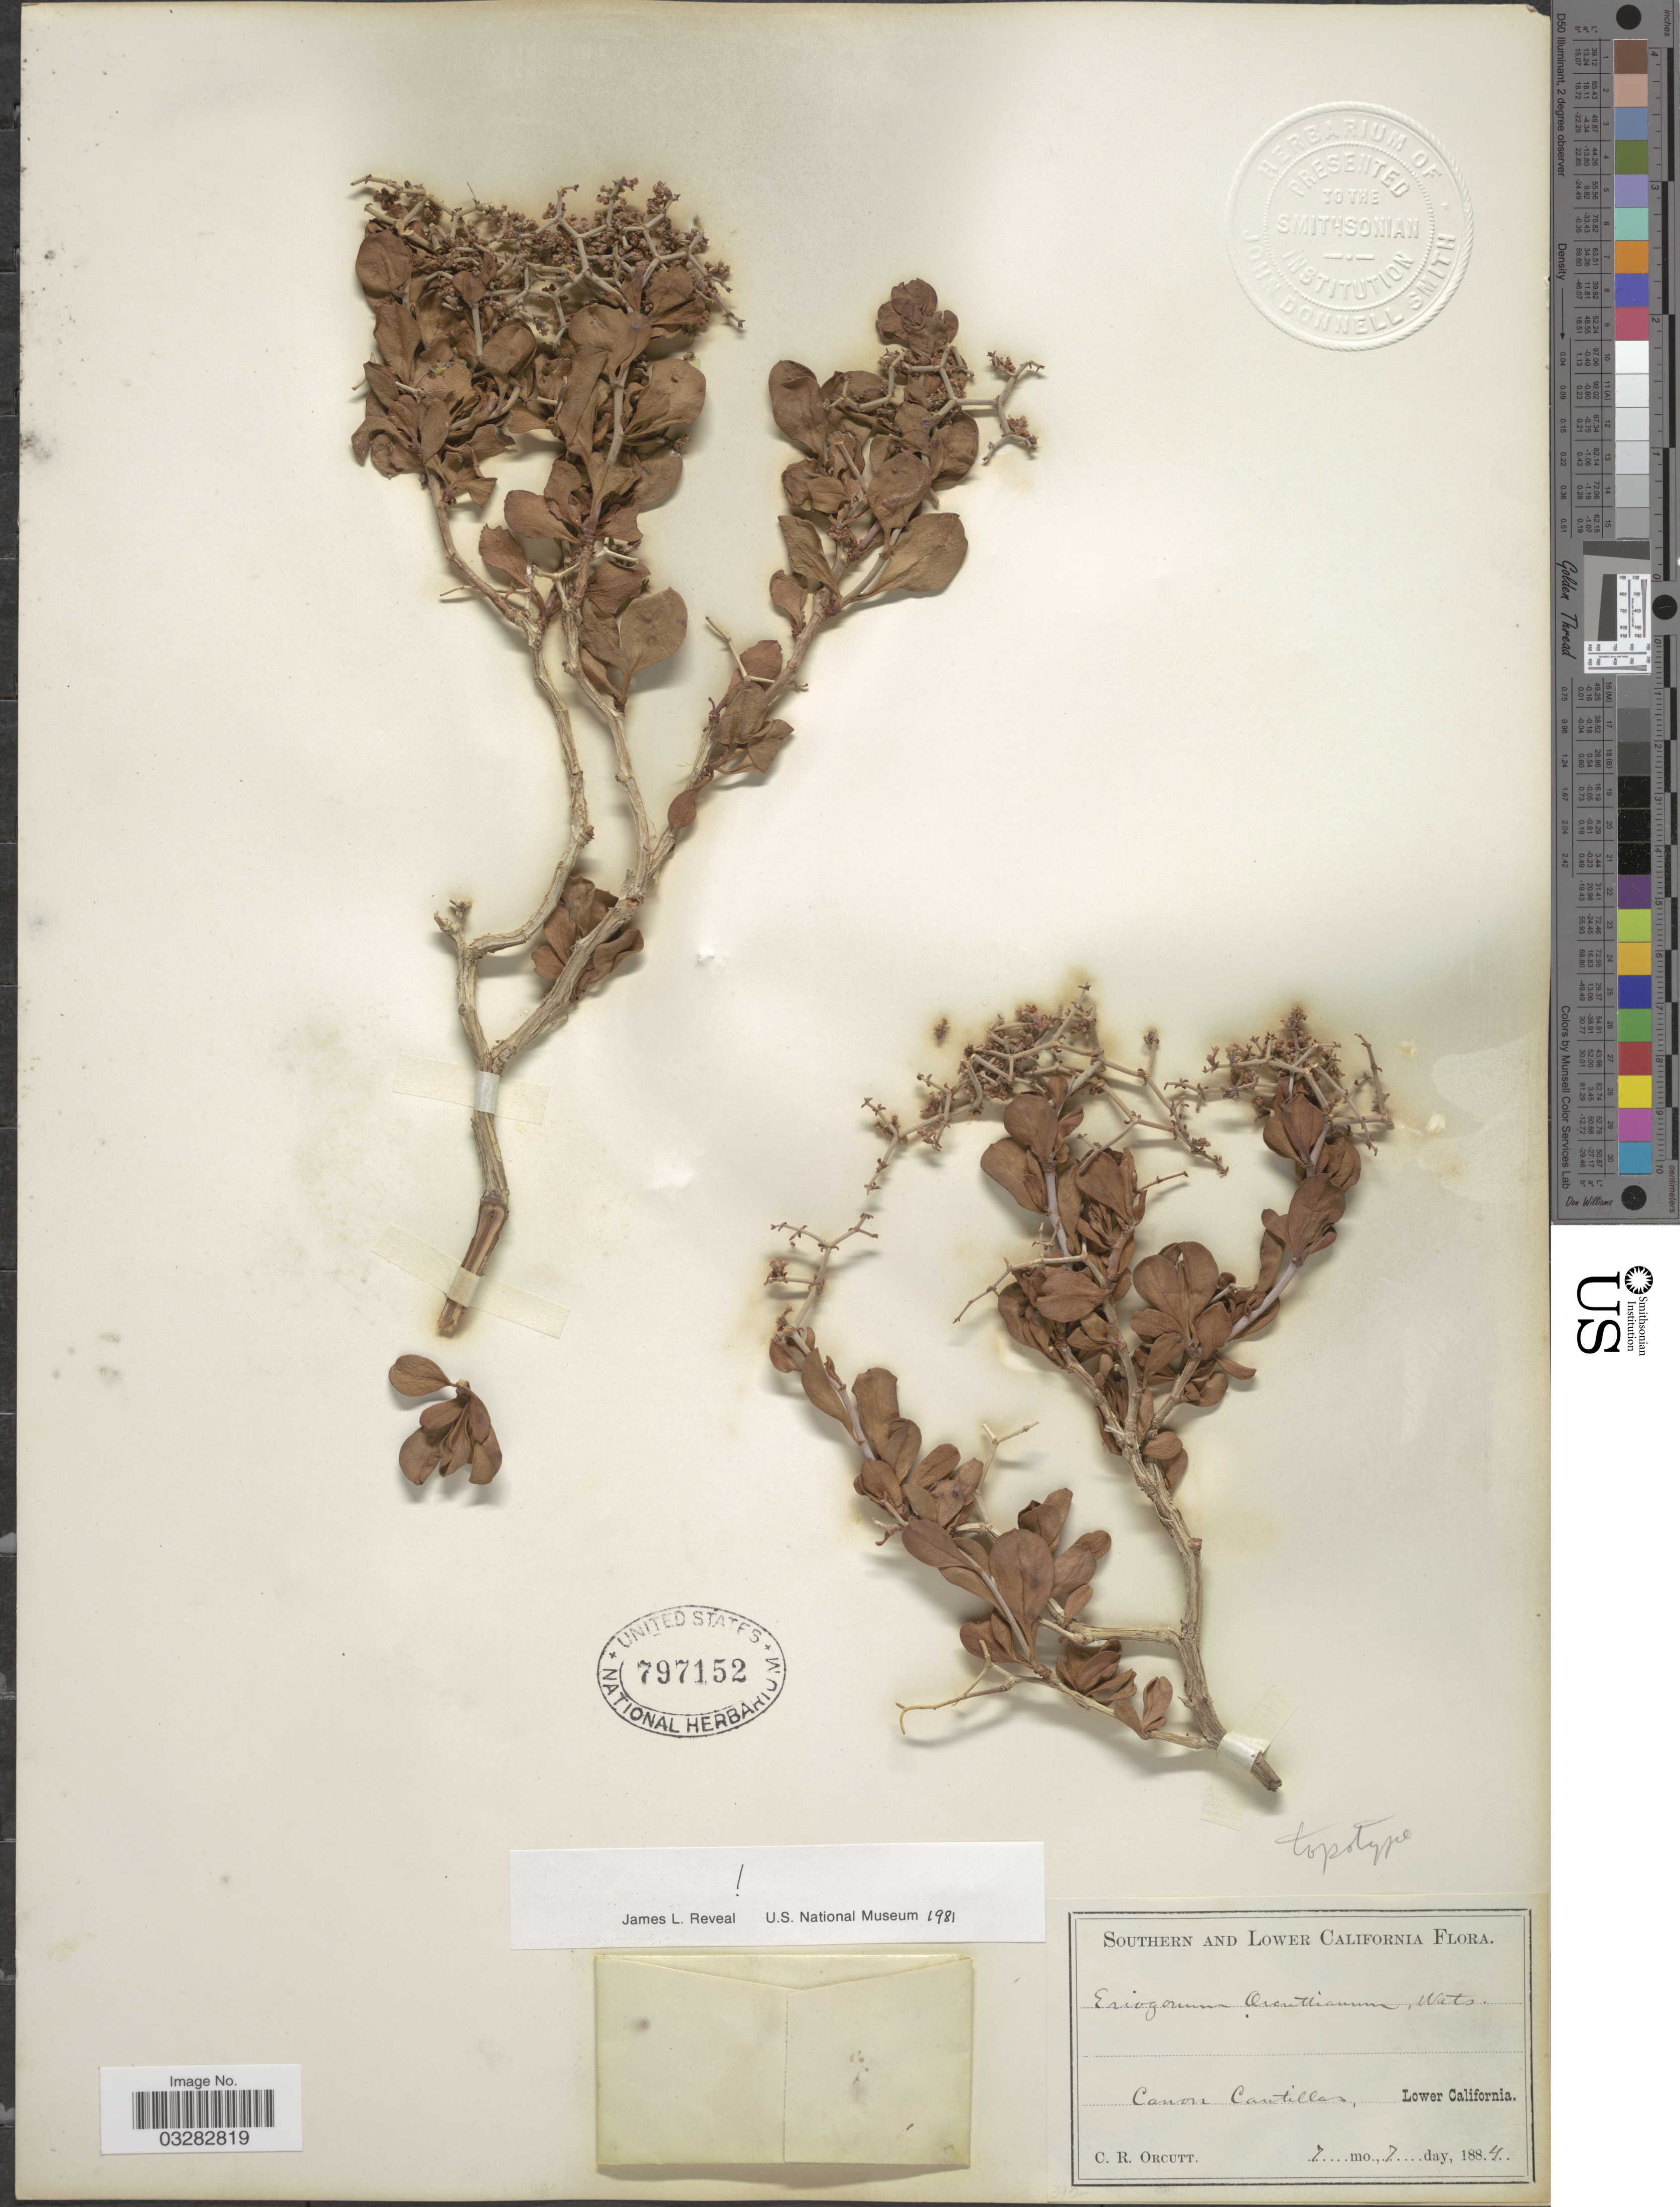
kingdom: Plantae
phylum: Tracheophyta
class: Magnoliopsida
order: Caryophyllales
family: Polygonaceae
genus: Eriogonum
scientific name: Eriogonum orcuttianum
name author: S. Watson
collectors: C. R. Orcutt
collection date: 1884-07-07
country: Mexico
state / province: Baja California Norte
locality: Canon Cantillas, Lower California.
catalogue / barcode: US 797152